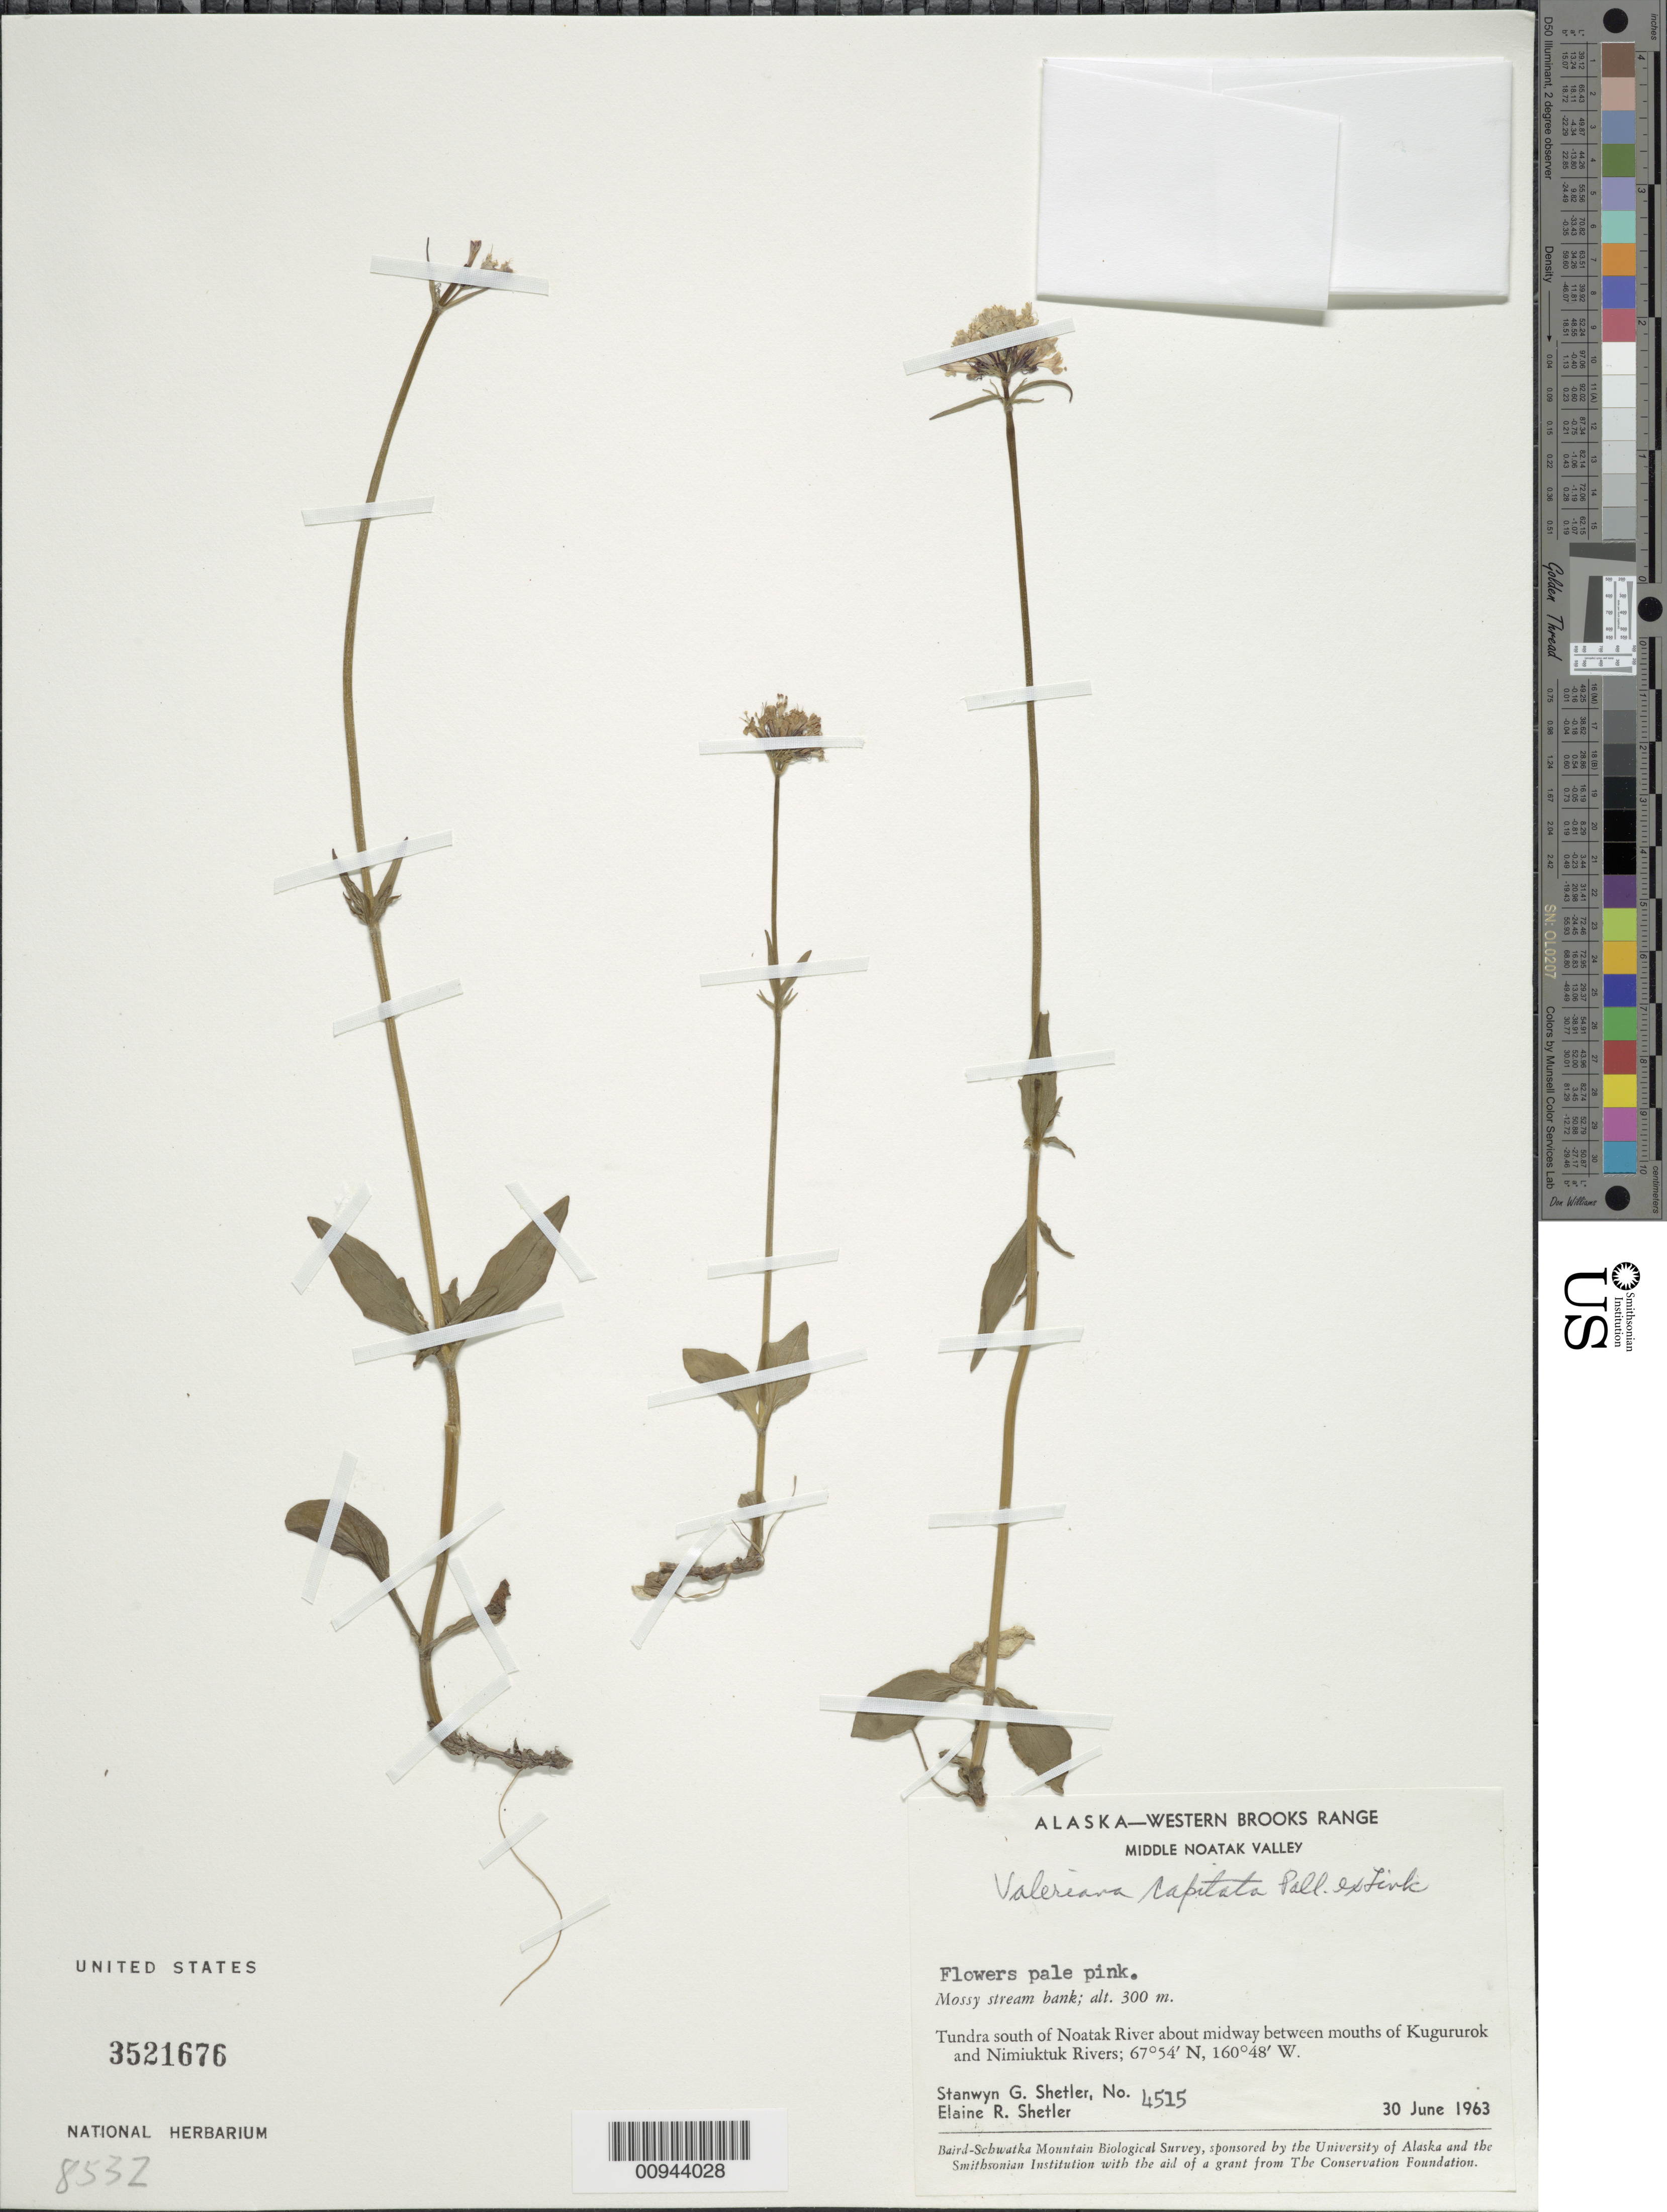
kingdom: Plantae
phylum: Tracheophyta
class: Magnoliopsida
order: Dipsacales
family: Caprifoliaceae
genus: Valeriana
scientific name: Valeriana capitata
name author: Link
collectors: S. Shetler & E. R. Shetler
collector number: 4515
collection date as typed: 30 Jun 1963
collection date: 1963-06-30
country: United States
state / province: Alaska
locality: S of Noatak River about midway between mouths of Kugururok and Nimiuktuk Rivers. Western Brooks Range, Middle Noatak Valley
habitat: Tundra. Mossy stream bank.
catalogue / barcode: US 3521676